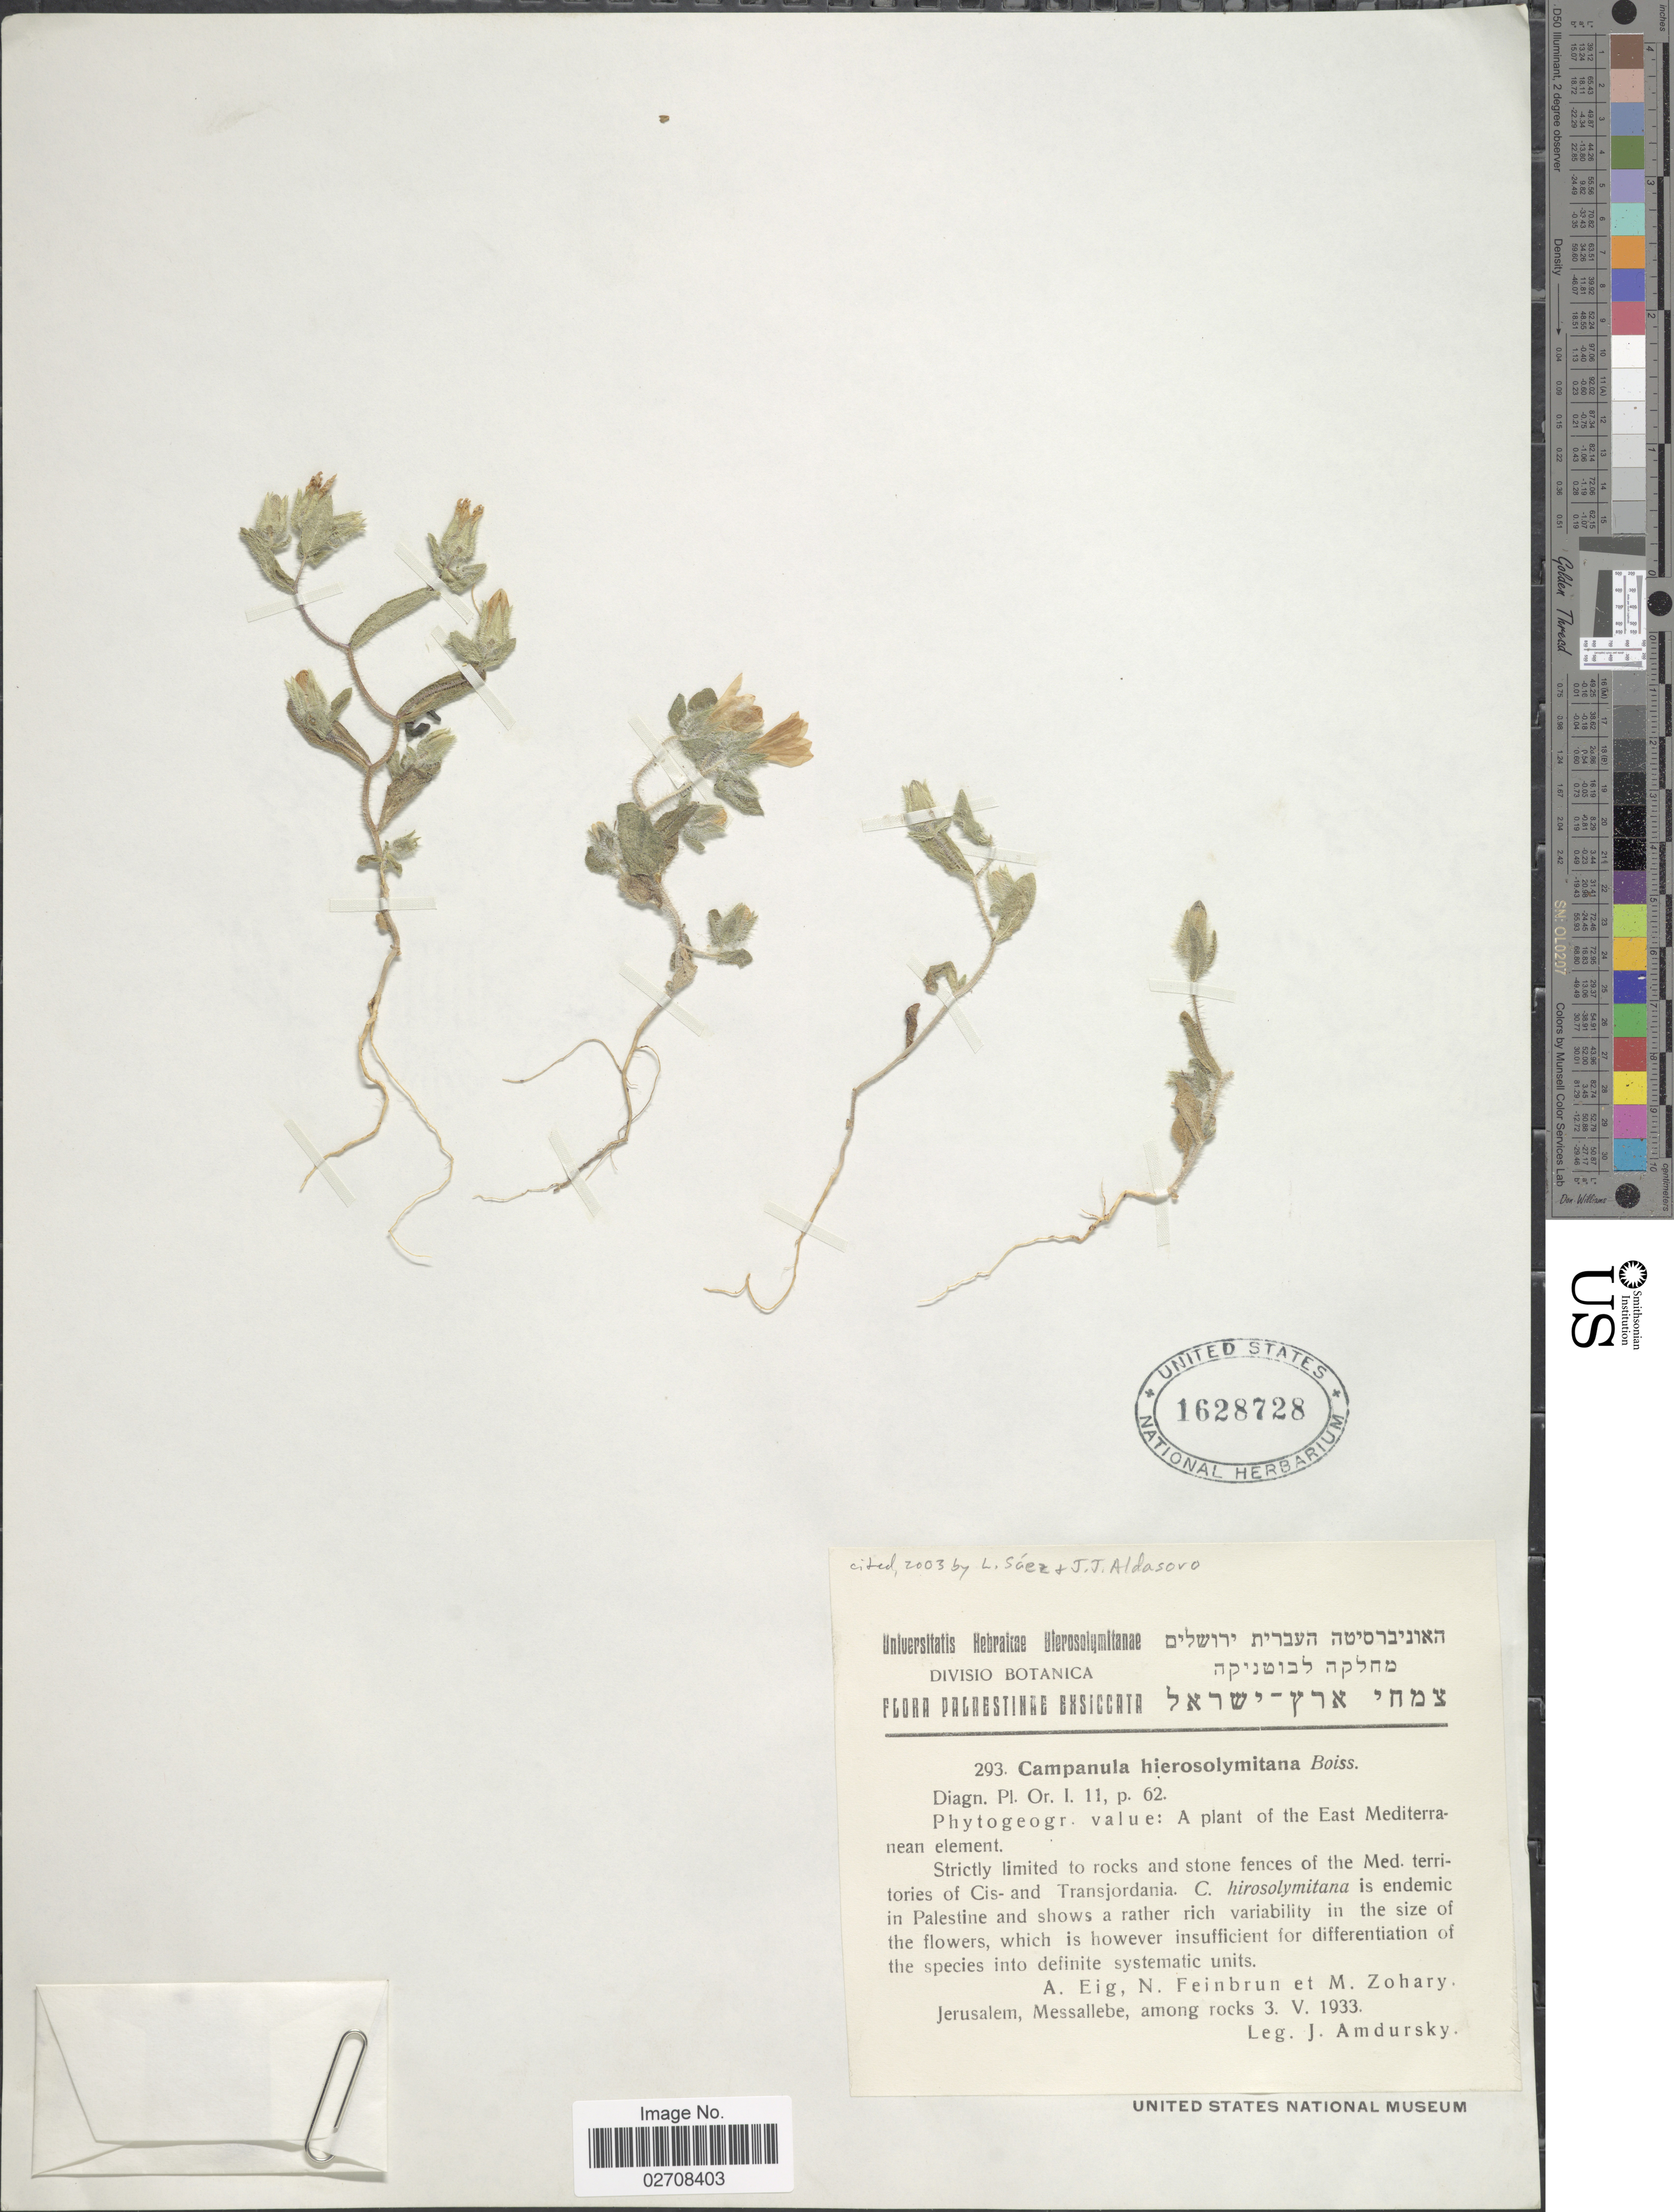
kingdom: Plantae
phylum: Tracheophyta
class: Magnoliopsida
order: Asterales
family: Campanulaceae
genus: Campanula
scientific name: Campanula hierosolymitana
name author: Boiss.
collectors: I. Amdursky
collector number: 293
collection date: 1933-05-03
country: Israel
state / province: Jerusalem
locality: Palaestinae. Messallebe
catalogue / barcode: US 1628728